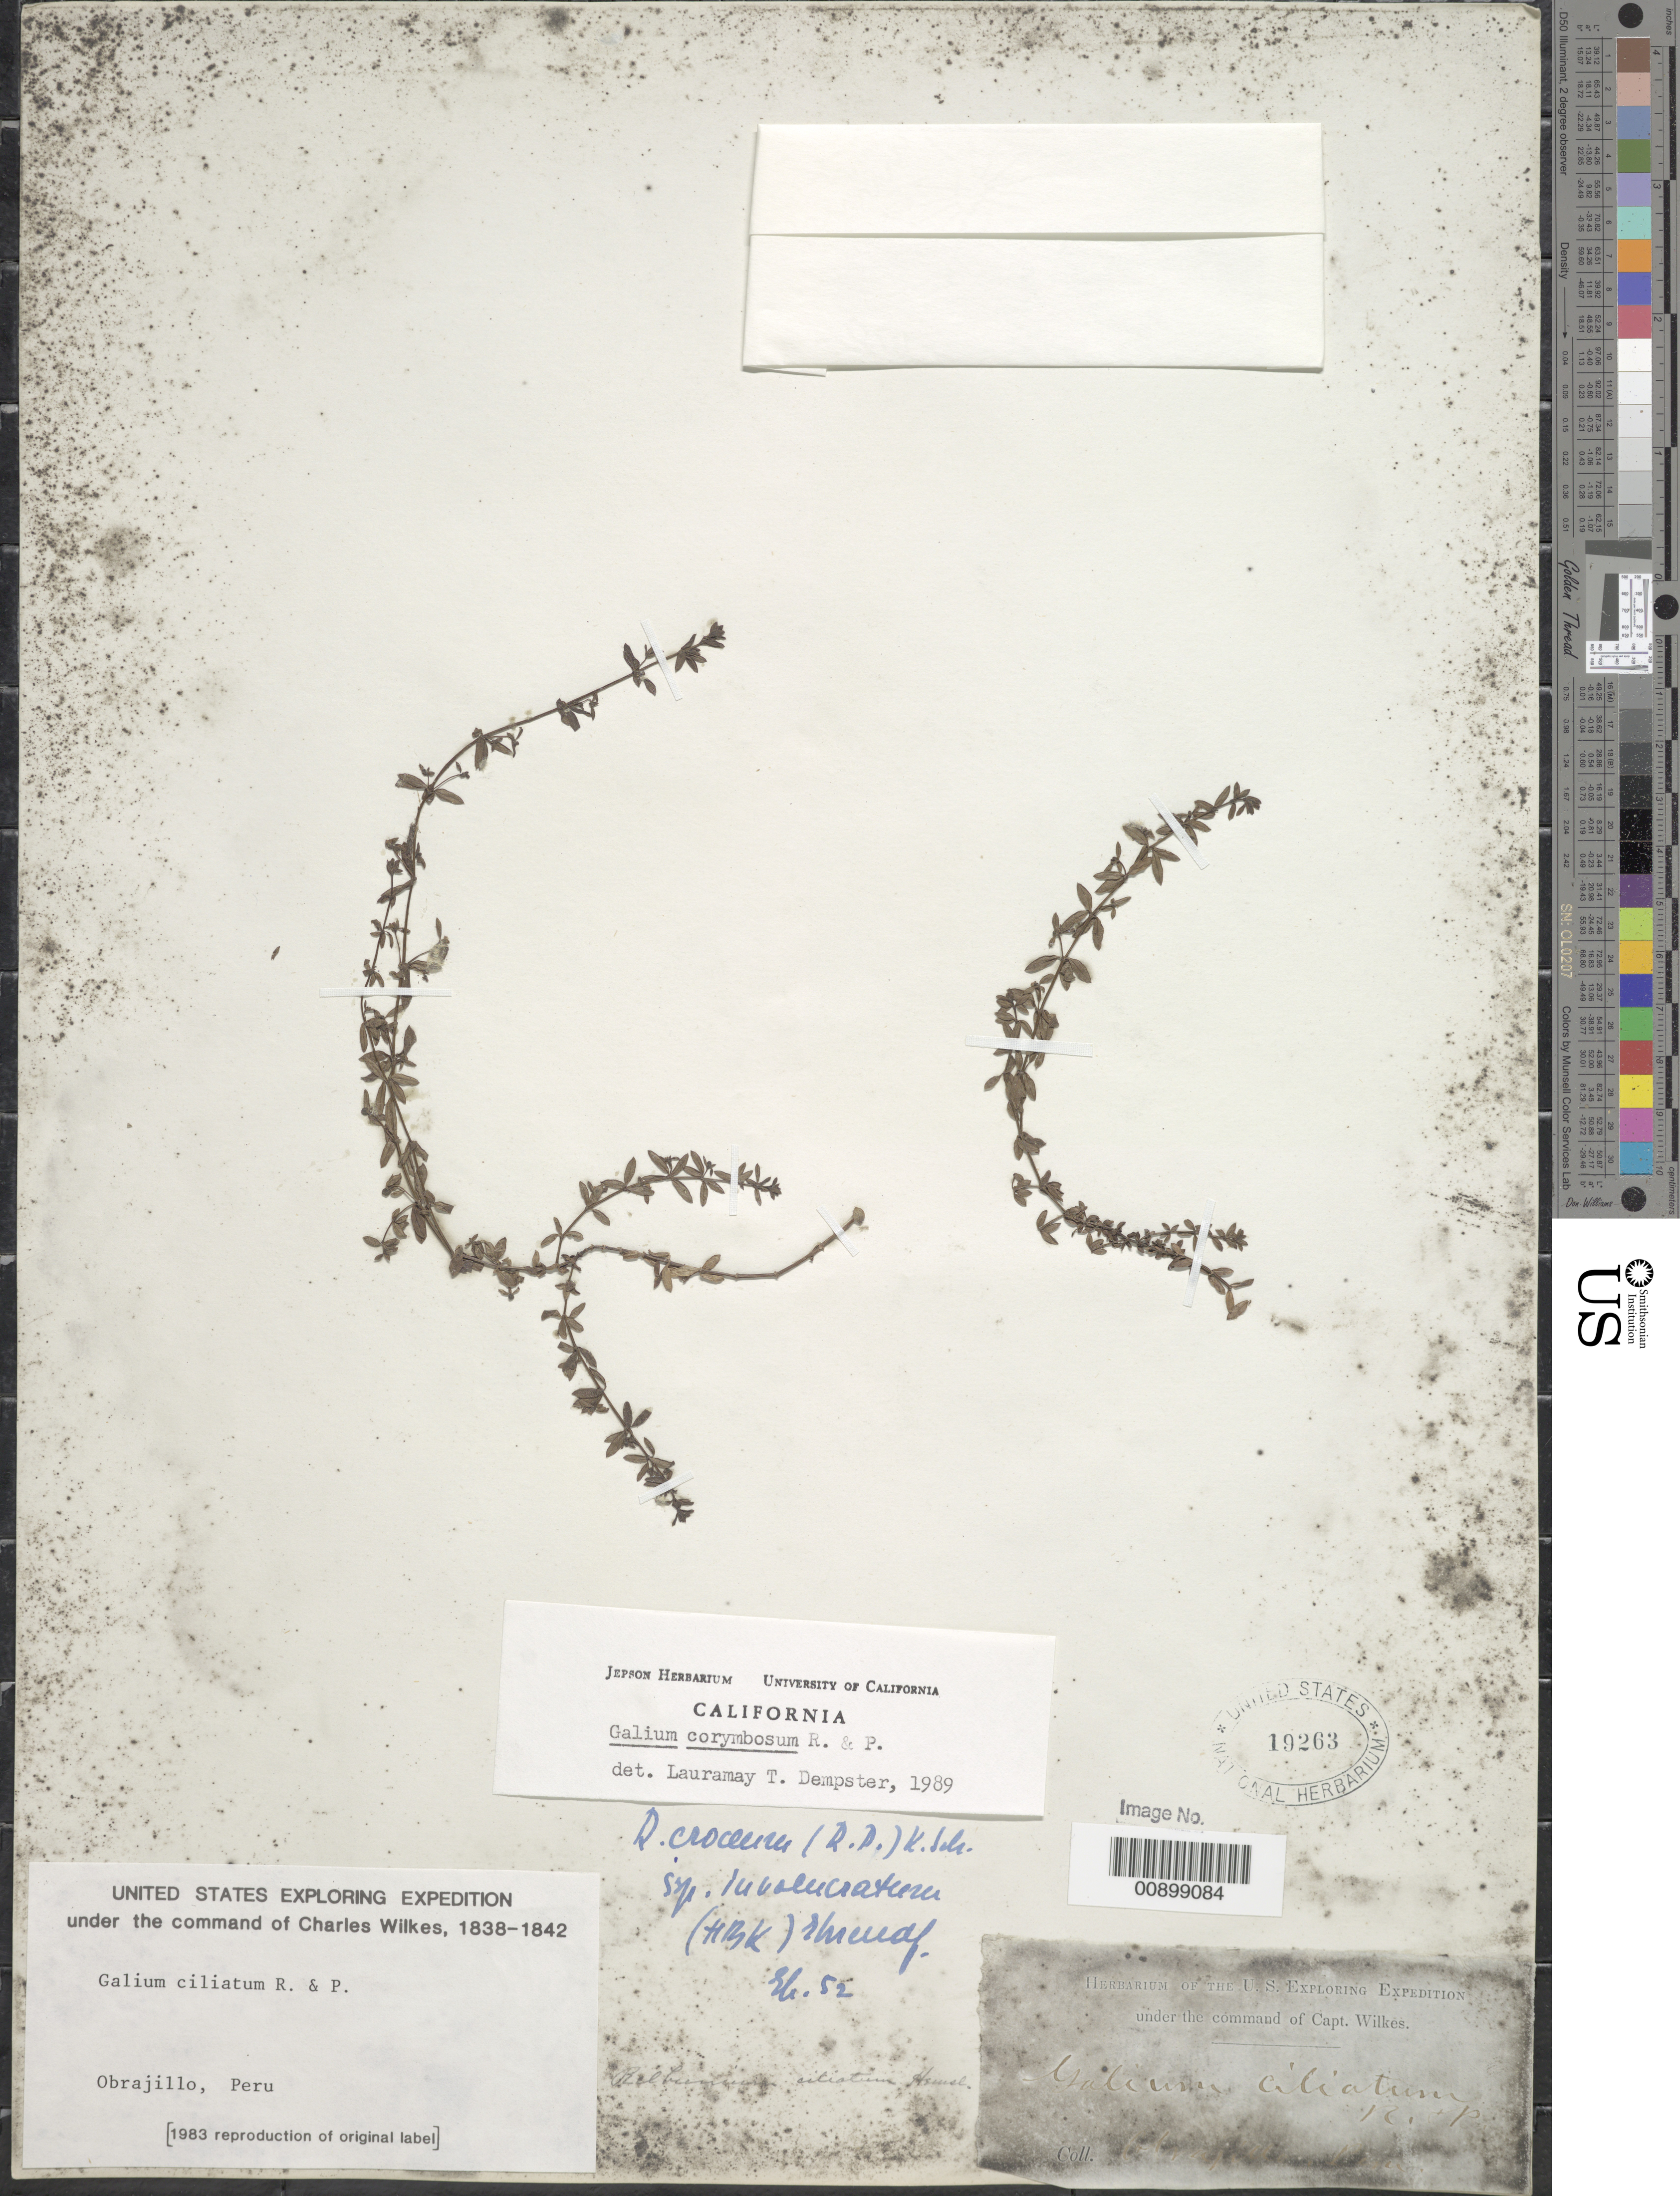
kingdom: Plantae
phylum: Tracheophyta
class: Magnoliopsida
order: Gentianales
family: Rubiaceae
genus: Galium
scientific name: Galium corymbosum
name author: Ruiz & Pav.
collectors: Wilkes Explor. Exped.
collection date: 1838/1842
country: Peru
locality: Obrajillo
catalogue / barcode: US 19263